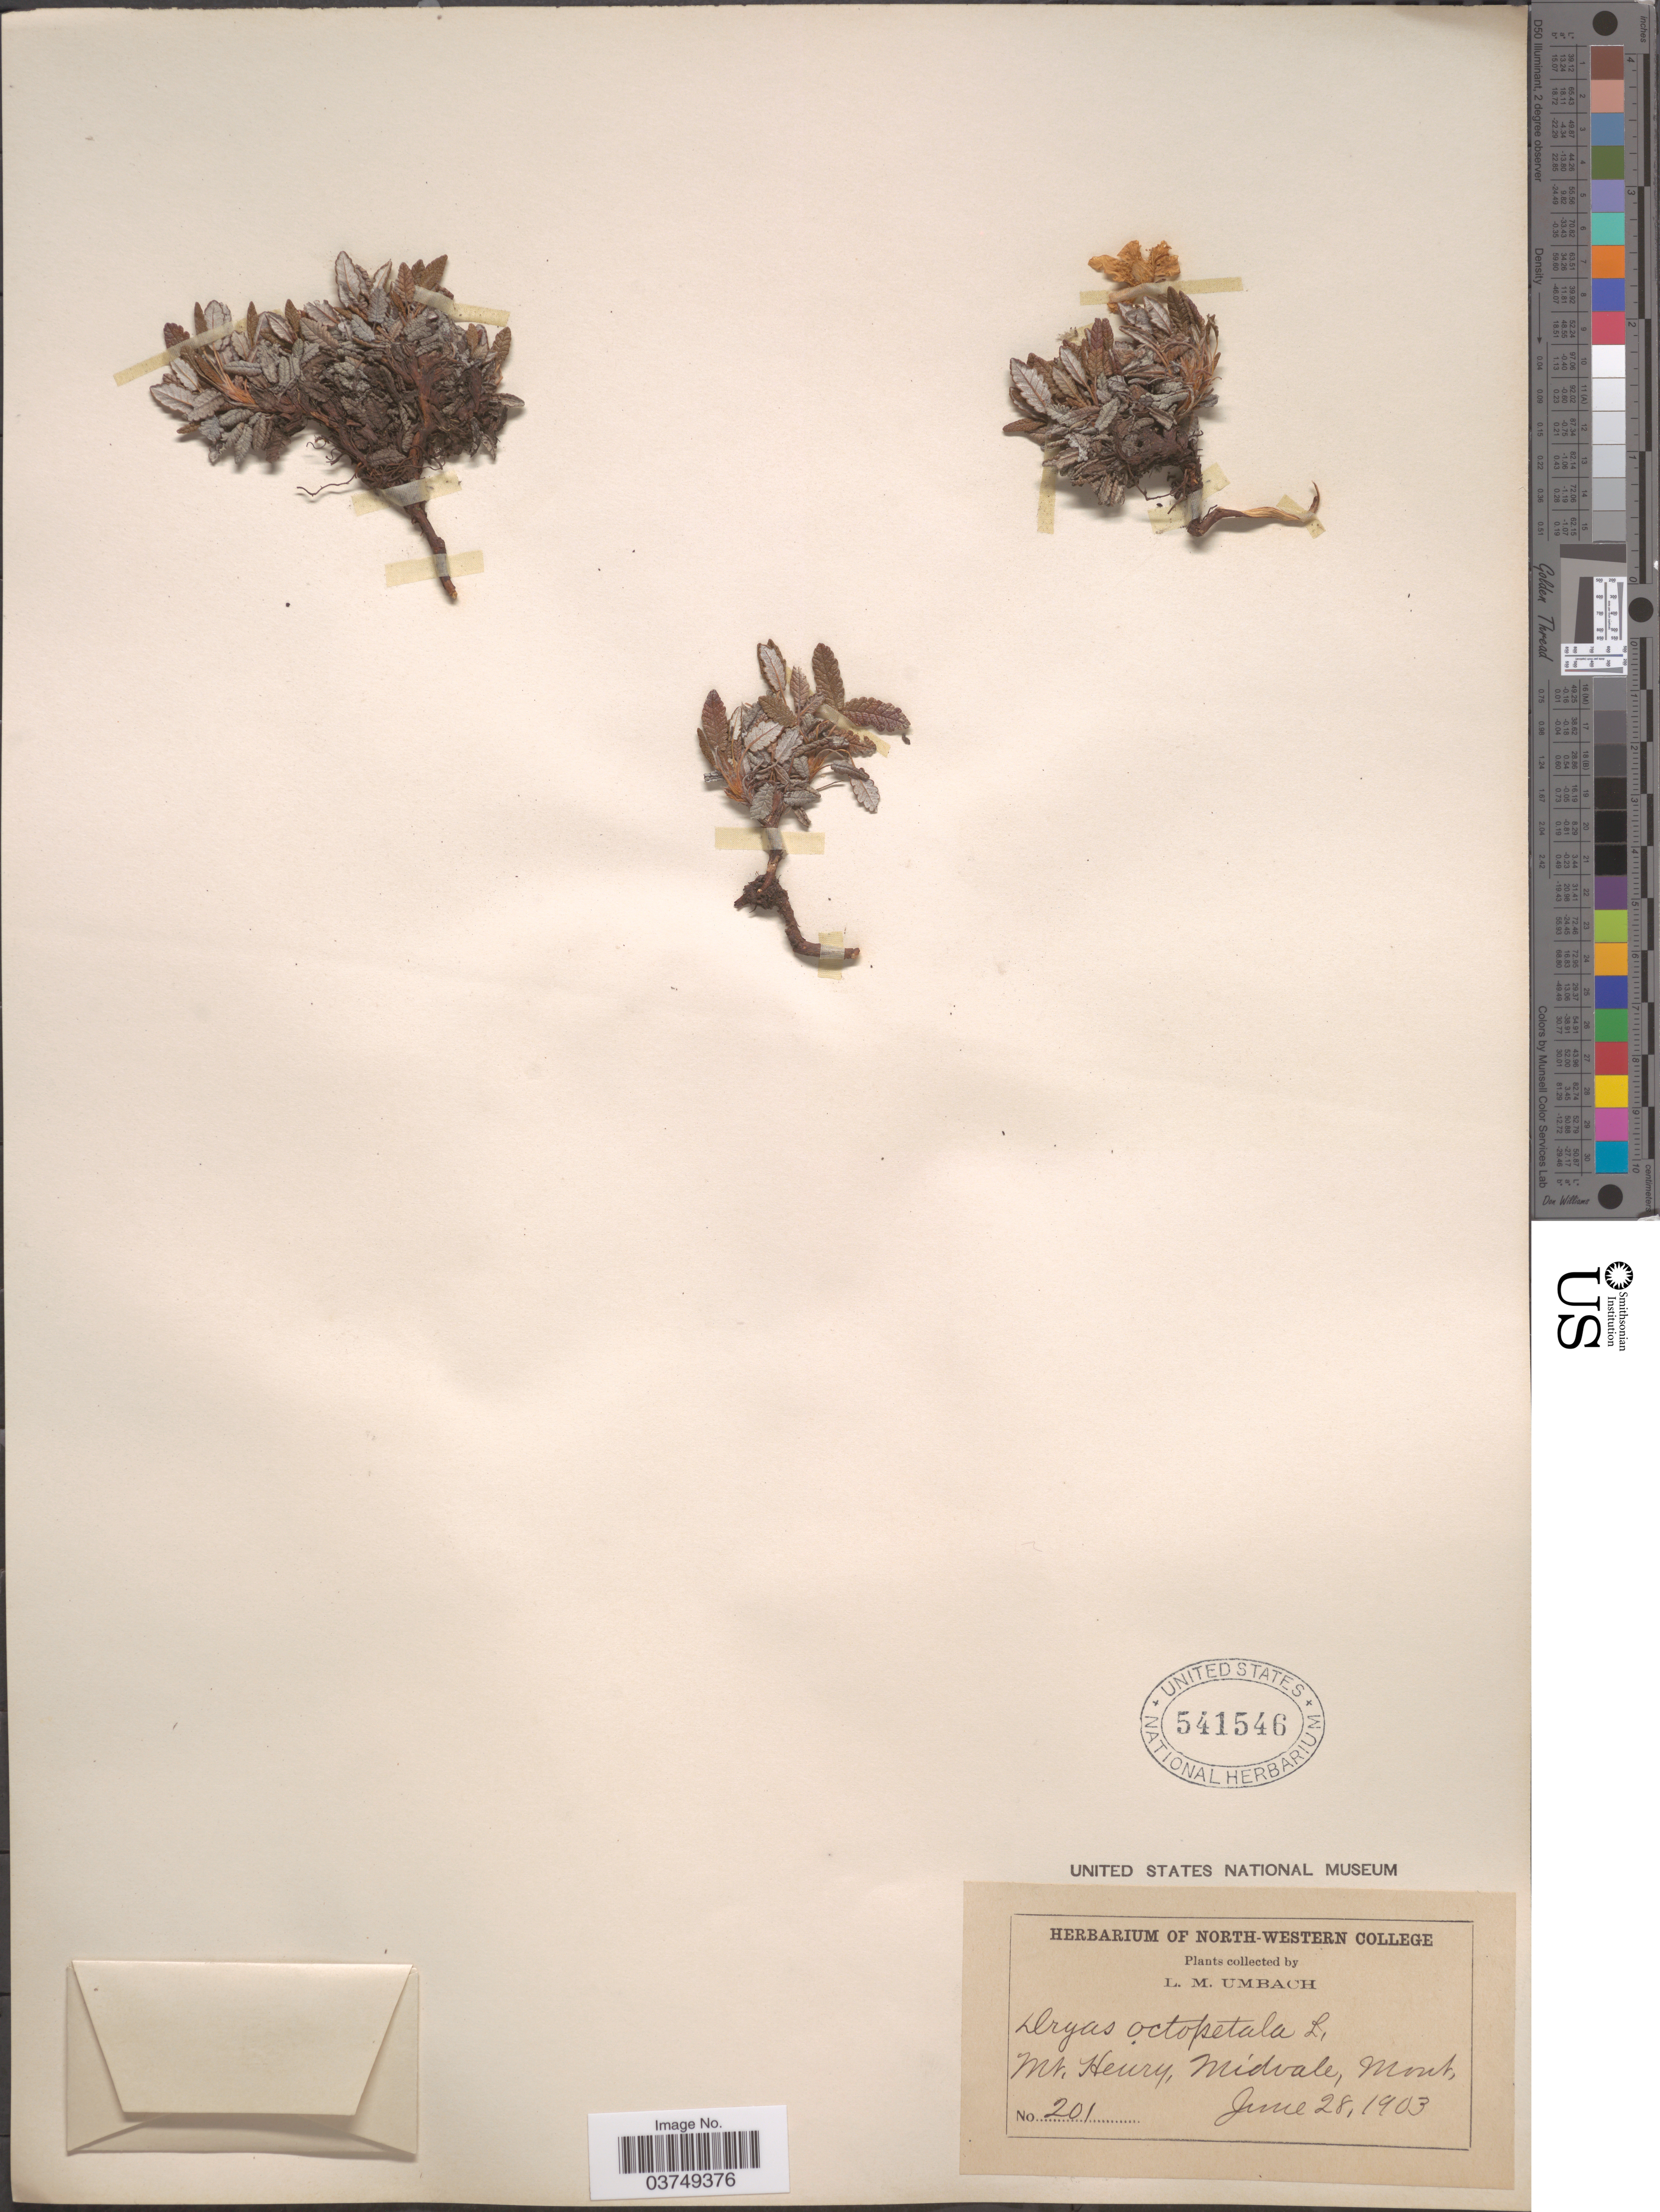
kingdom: Plantae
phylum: Tracheophyta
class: Magnoliopsida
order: Rosales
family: Rosaceae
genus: Dryas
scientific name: Dryas hookeriana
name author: Juz.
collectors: L. M. Umbach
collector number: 201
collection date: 1903-06-28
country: United States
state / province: Montana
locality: Mt. Henry, Midvale.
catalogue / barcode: US 541546